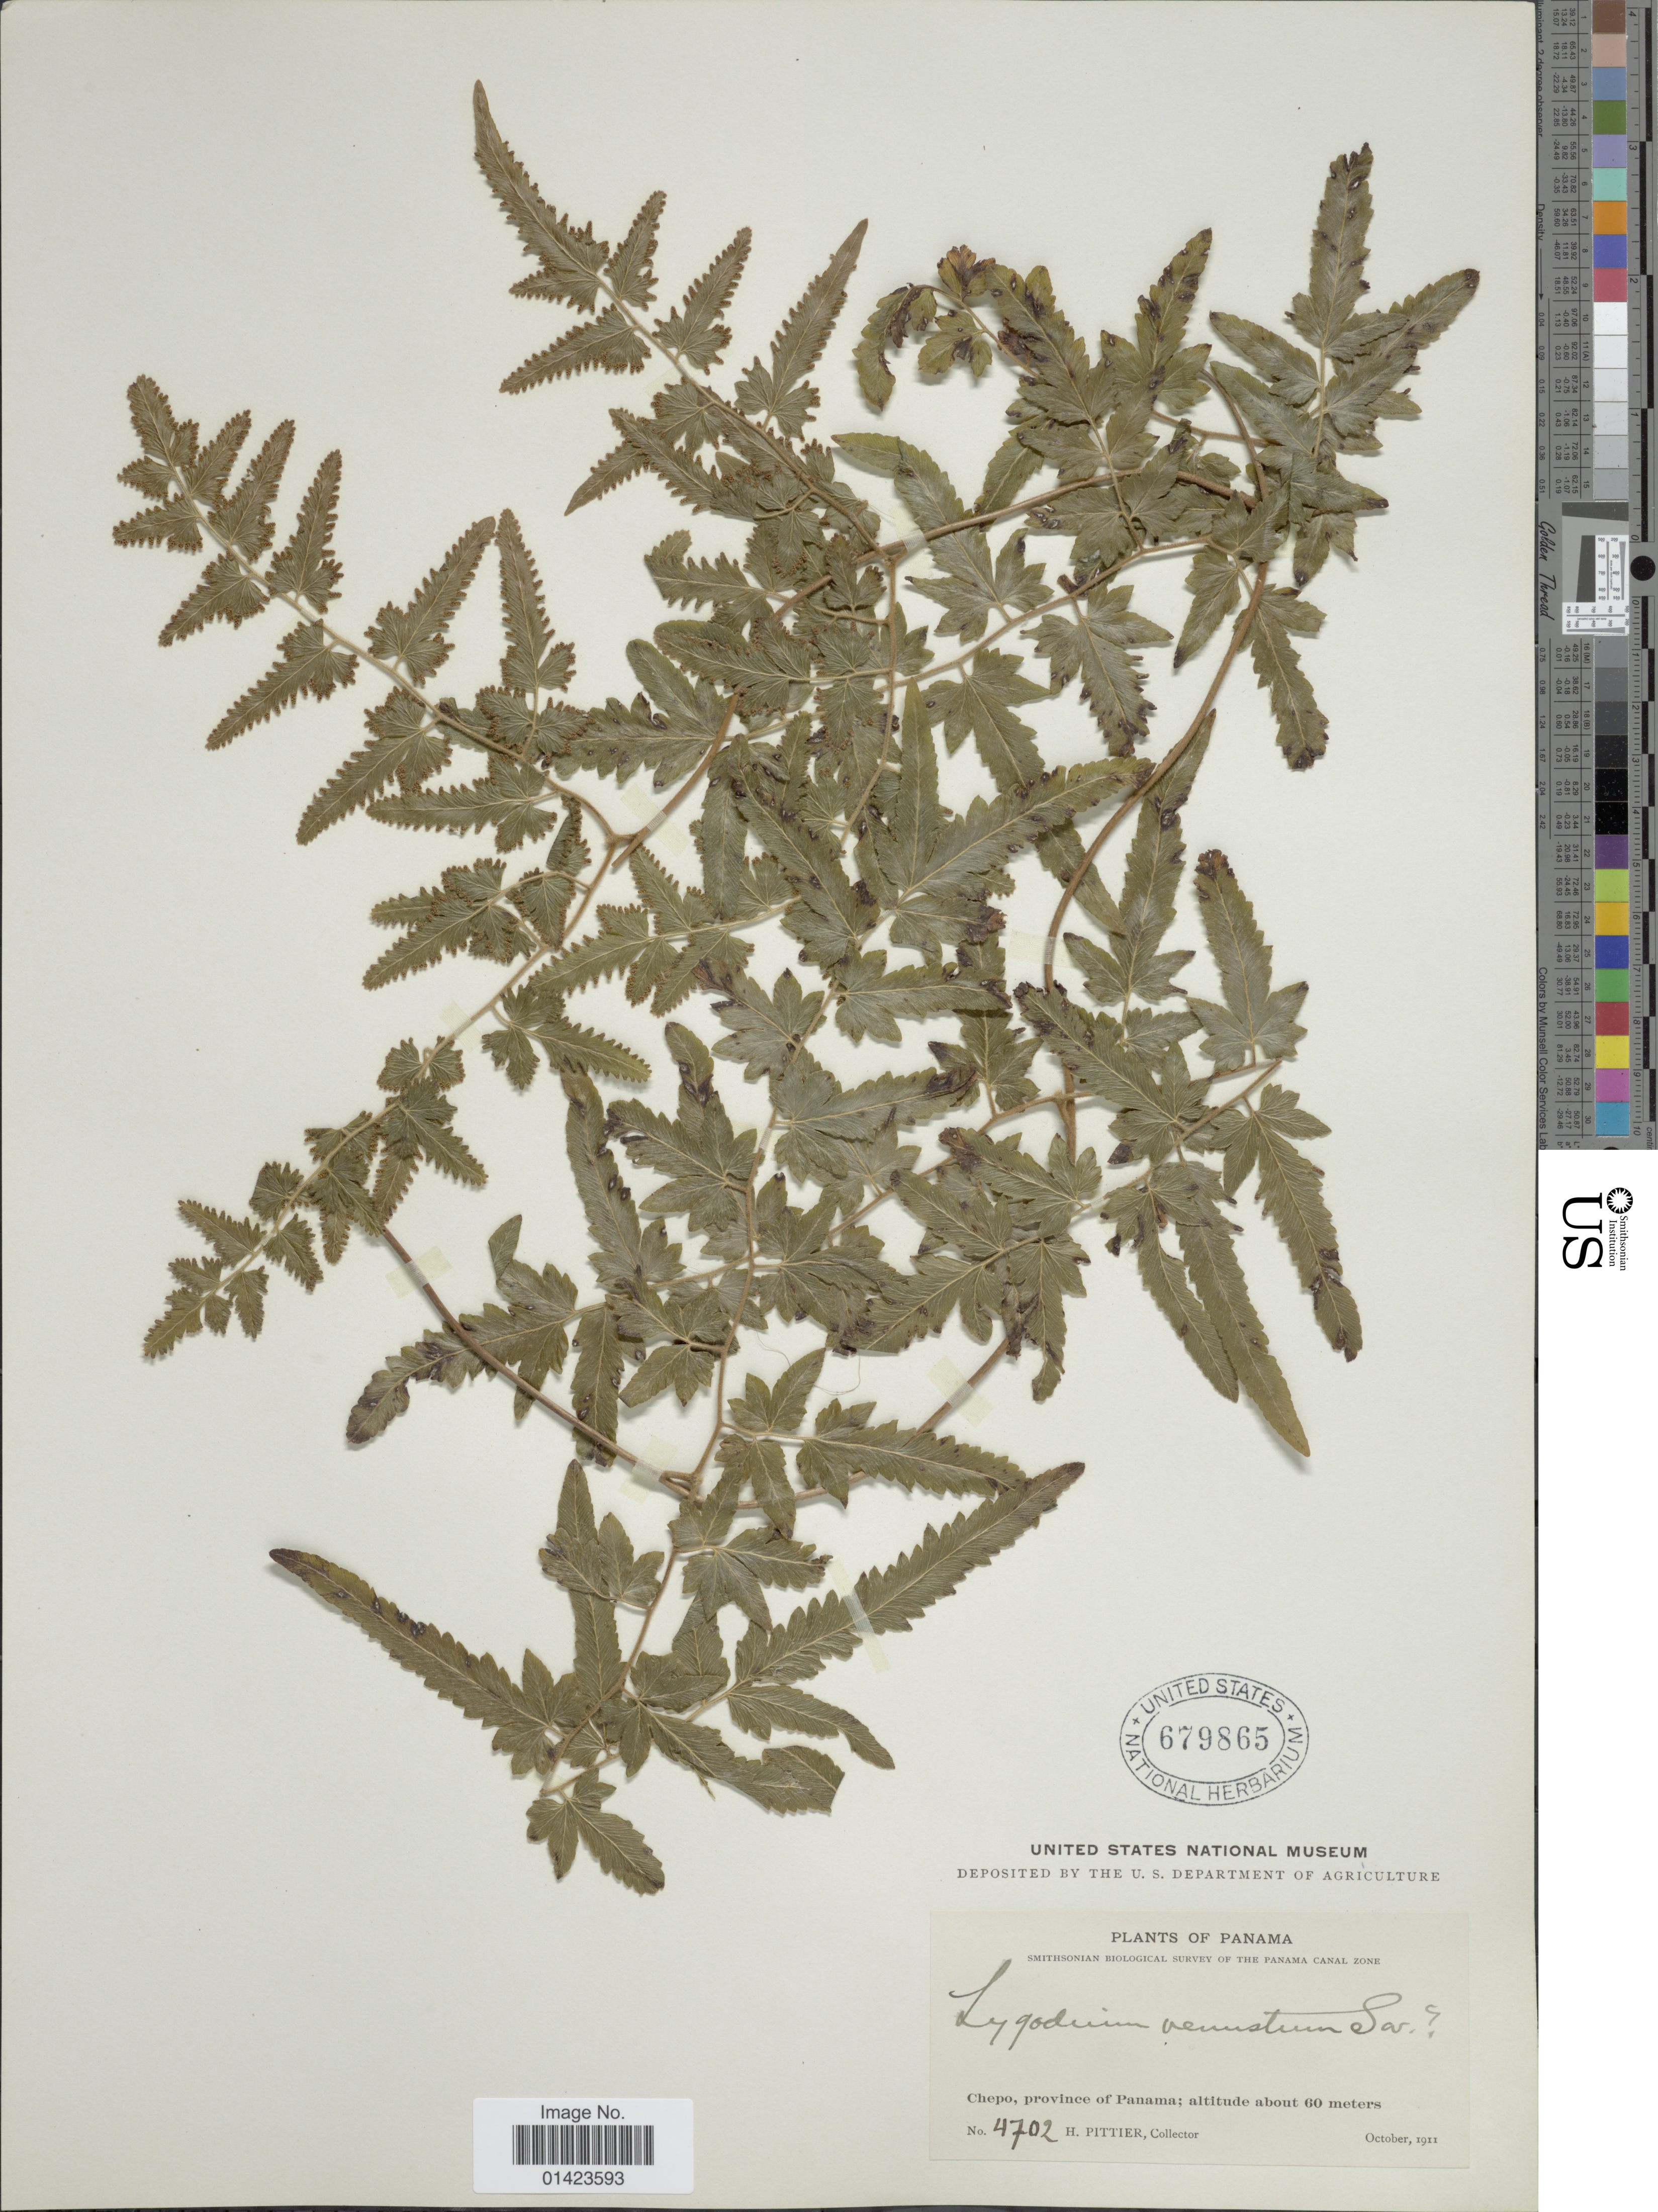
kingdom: Plantae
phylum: Tracheophyta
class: Polypodiopsida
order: Schizaeales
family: Lygodiaceae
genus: Lygodium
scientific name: Lygodium venustum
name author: Sw.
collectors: H. F. Pittier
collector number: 4702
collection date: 1911-10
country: Panama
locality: Chepo, province of Panama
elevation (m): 60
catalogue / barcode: US 679865